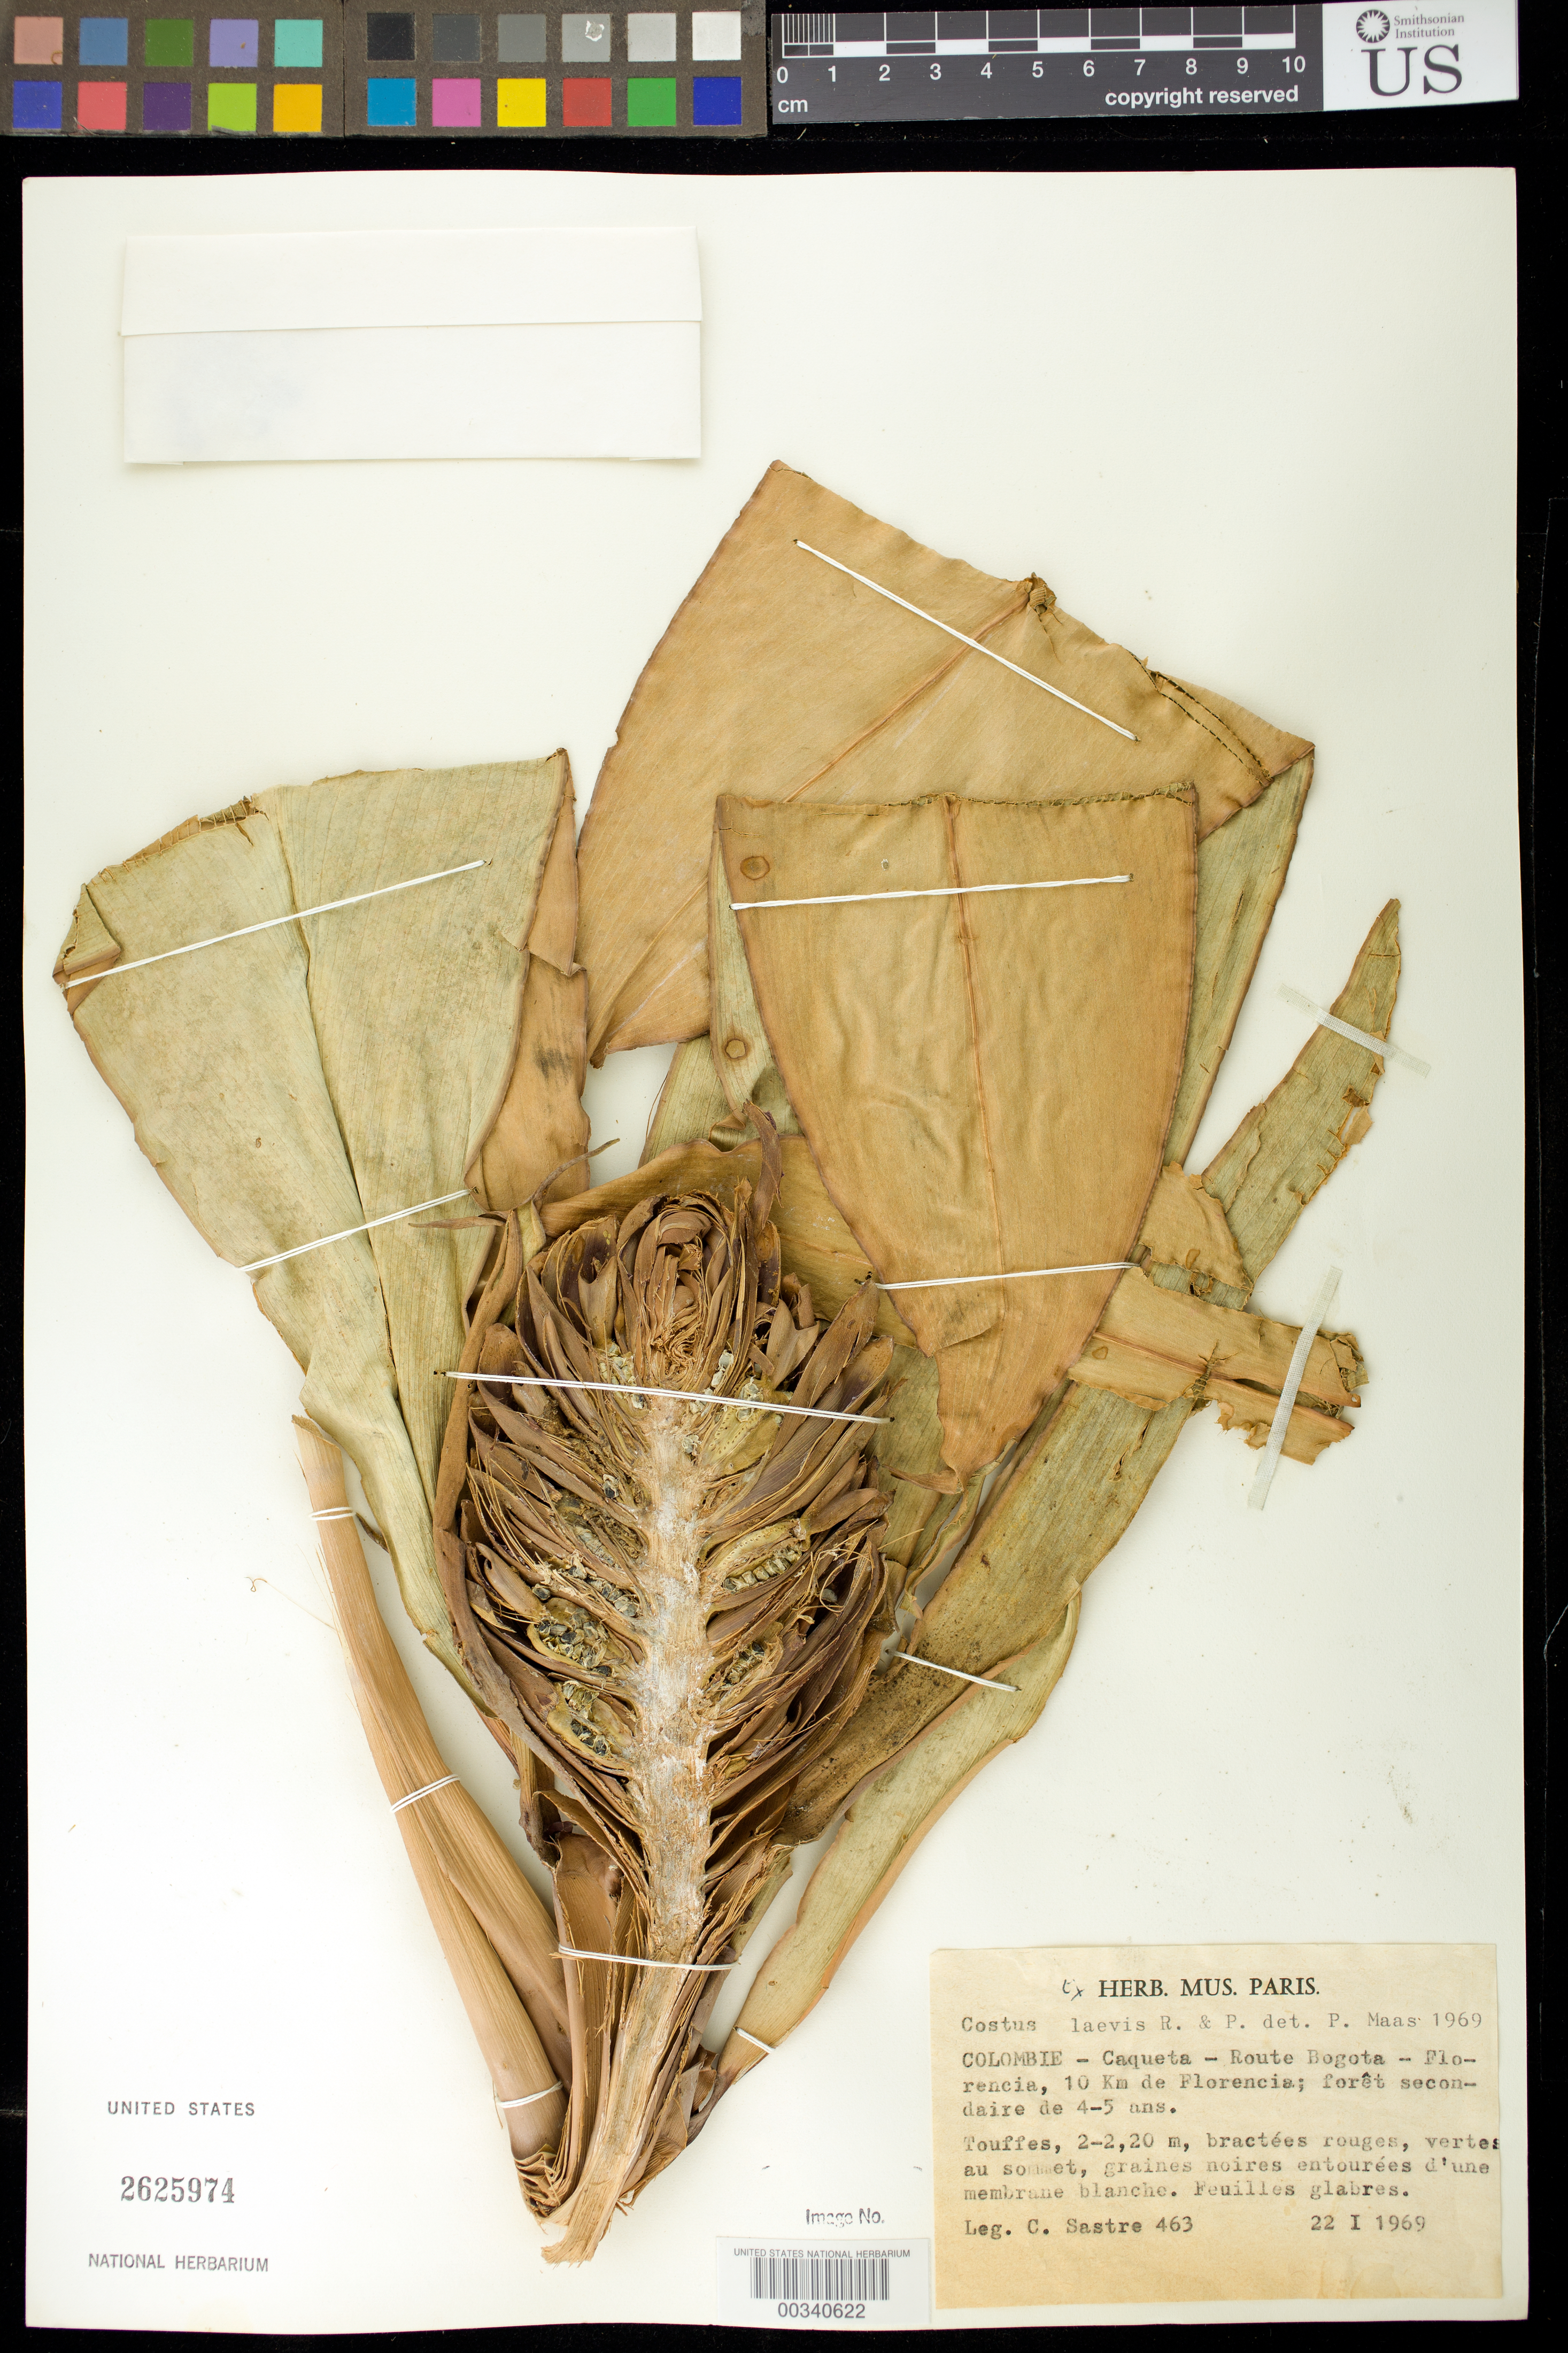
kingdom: Plantae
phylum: Tracheophyta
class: Liliopsida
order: Zingiberales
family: Costaceae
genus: Costus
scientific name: Costus laevis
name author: Ruiz & Pav.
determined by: Maas, Paul J. M.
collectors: C. H. L. Sastre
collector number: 463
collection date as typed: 22 Jan 1969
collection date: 1969-01-22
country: Colombia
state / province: Caquetá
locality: Route Bogota -- Florencia, 10 km de Florencia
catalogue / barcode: US 2625974